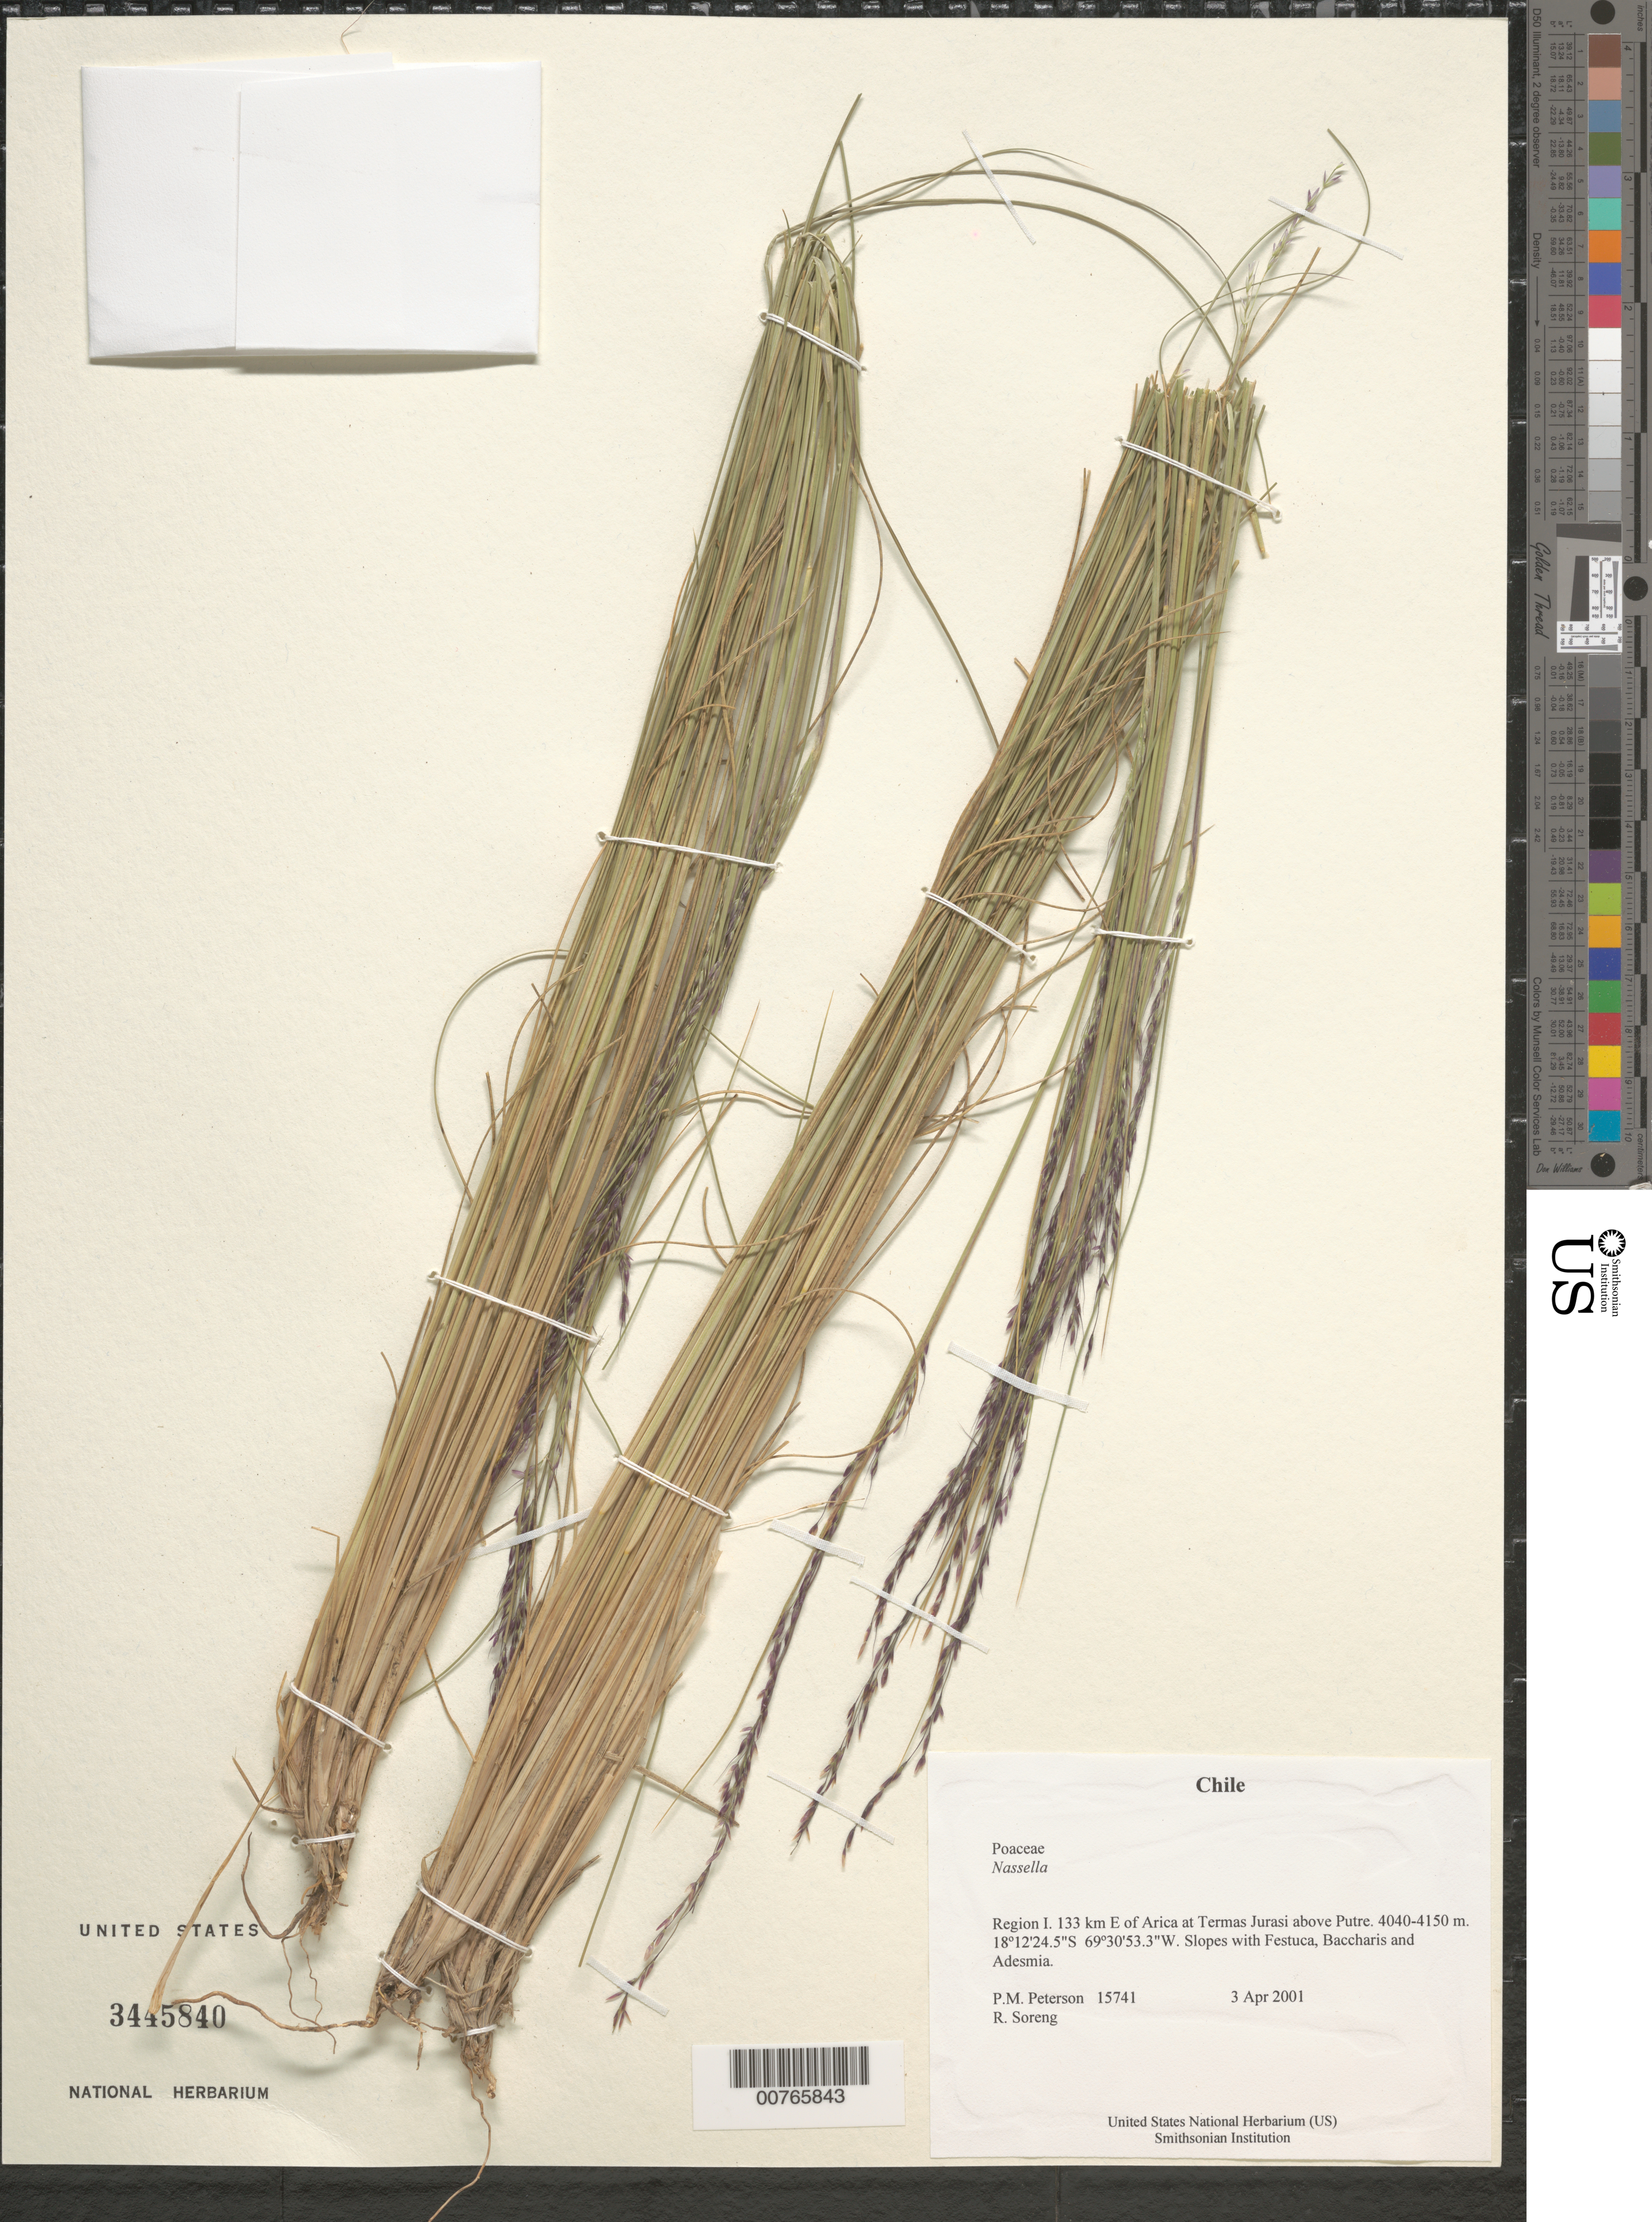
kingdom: Plantae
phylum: Tracheophyta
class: Liliopsida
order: Poales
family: Poaceae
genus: Anatherostipa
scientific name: Anatherostipa rigidiseta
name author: (Pilg.) Peñailillo B.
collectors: P. M. Peterson & R. J. Soreng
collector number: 15741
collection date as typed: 03 Apr 2001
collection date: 2001-04-03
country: Chile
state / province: Tarapacá (I)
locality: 133 km E of Arica at Termas Jurasi above Putre.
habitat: Slopes with Festuca, Baccharis and Adesmia.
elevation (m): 4040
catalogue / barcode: US 3445840